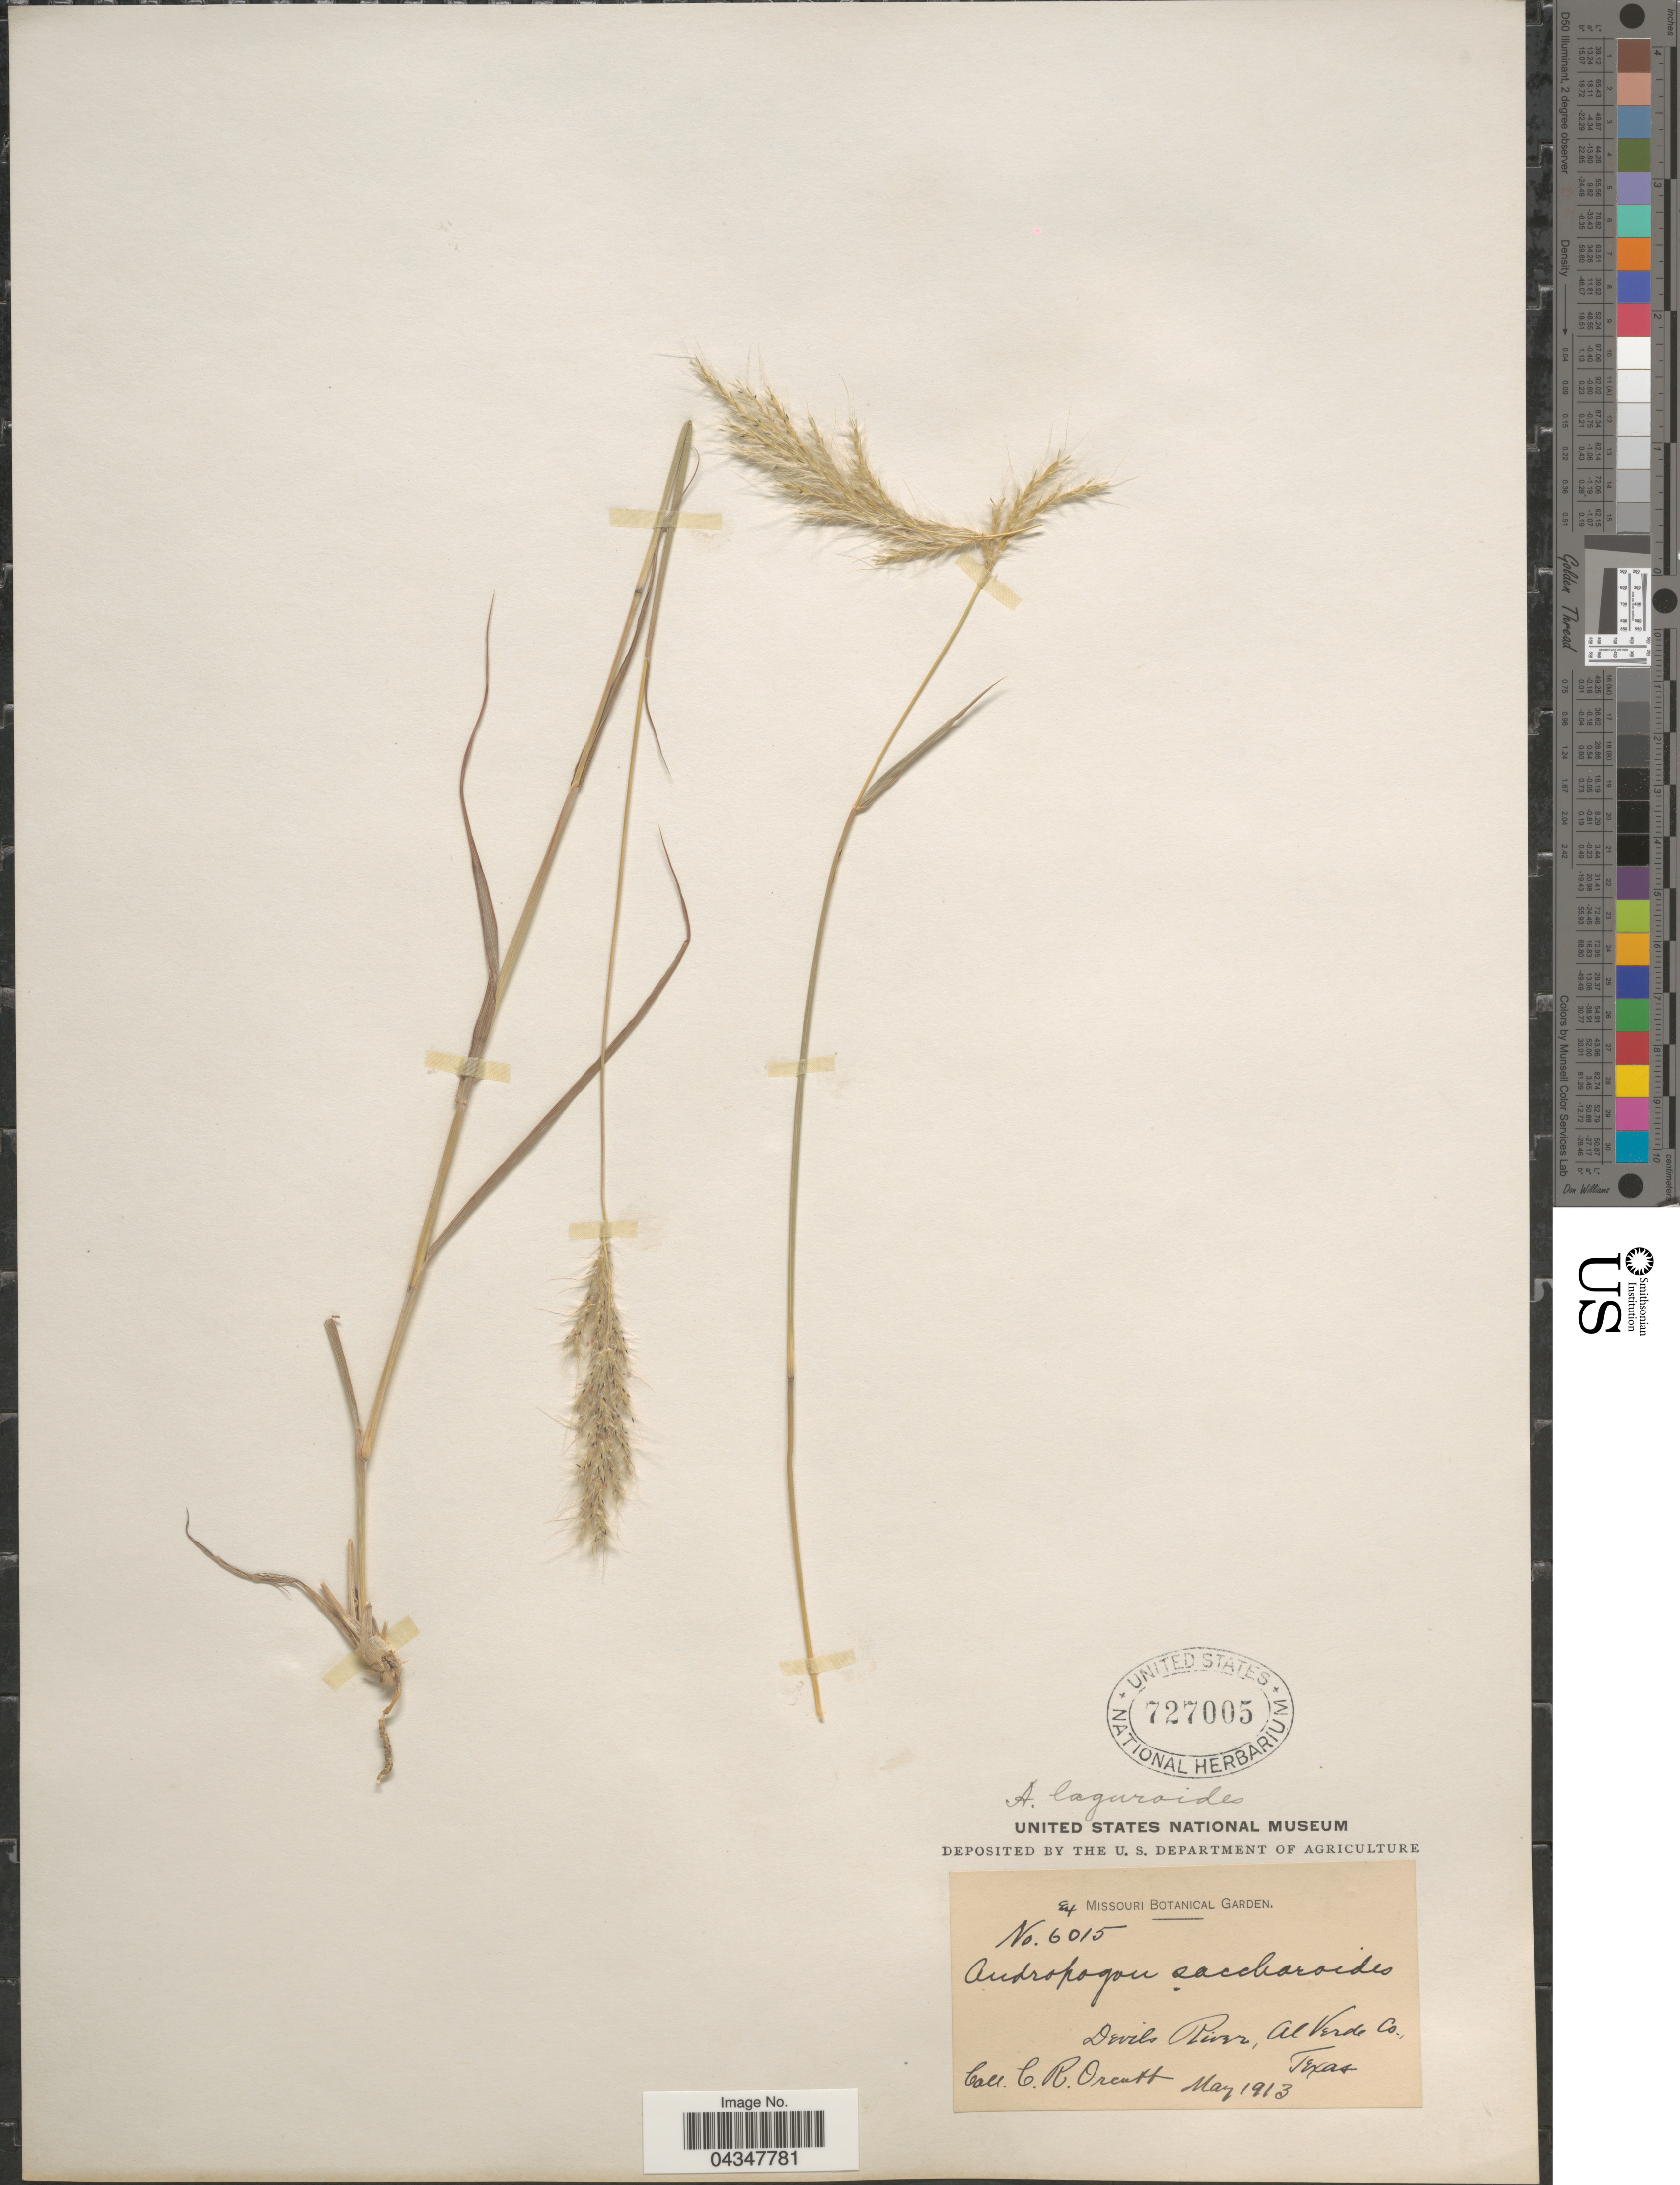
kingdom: Plantae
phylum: Tracheophyta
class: Liliopsida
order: Poales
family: Poaceae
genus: Bothriochloa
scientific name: Bothriochloa saccharoides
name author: (Sw.) Rydb.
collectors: C. R. Orcutt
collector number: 6015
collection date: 1913-05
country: United States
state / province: Texas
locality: Devils River, Al Verde Co.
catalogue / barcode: US 727005